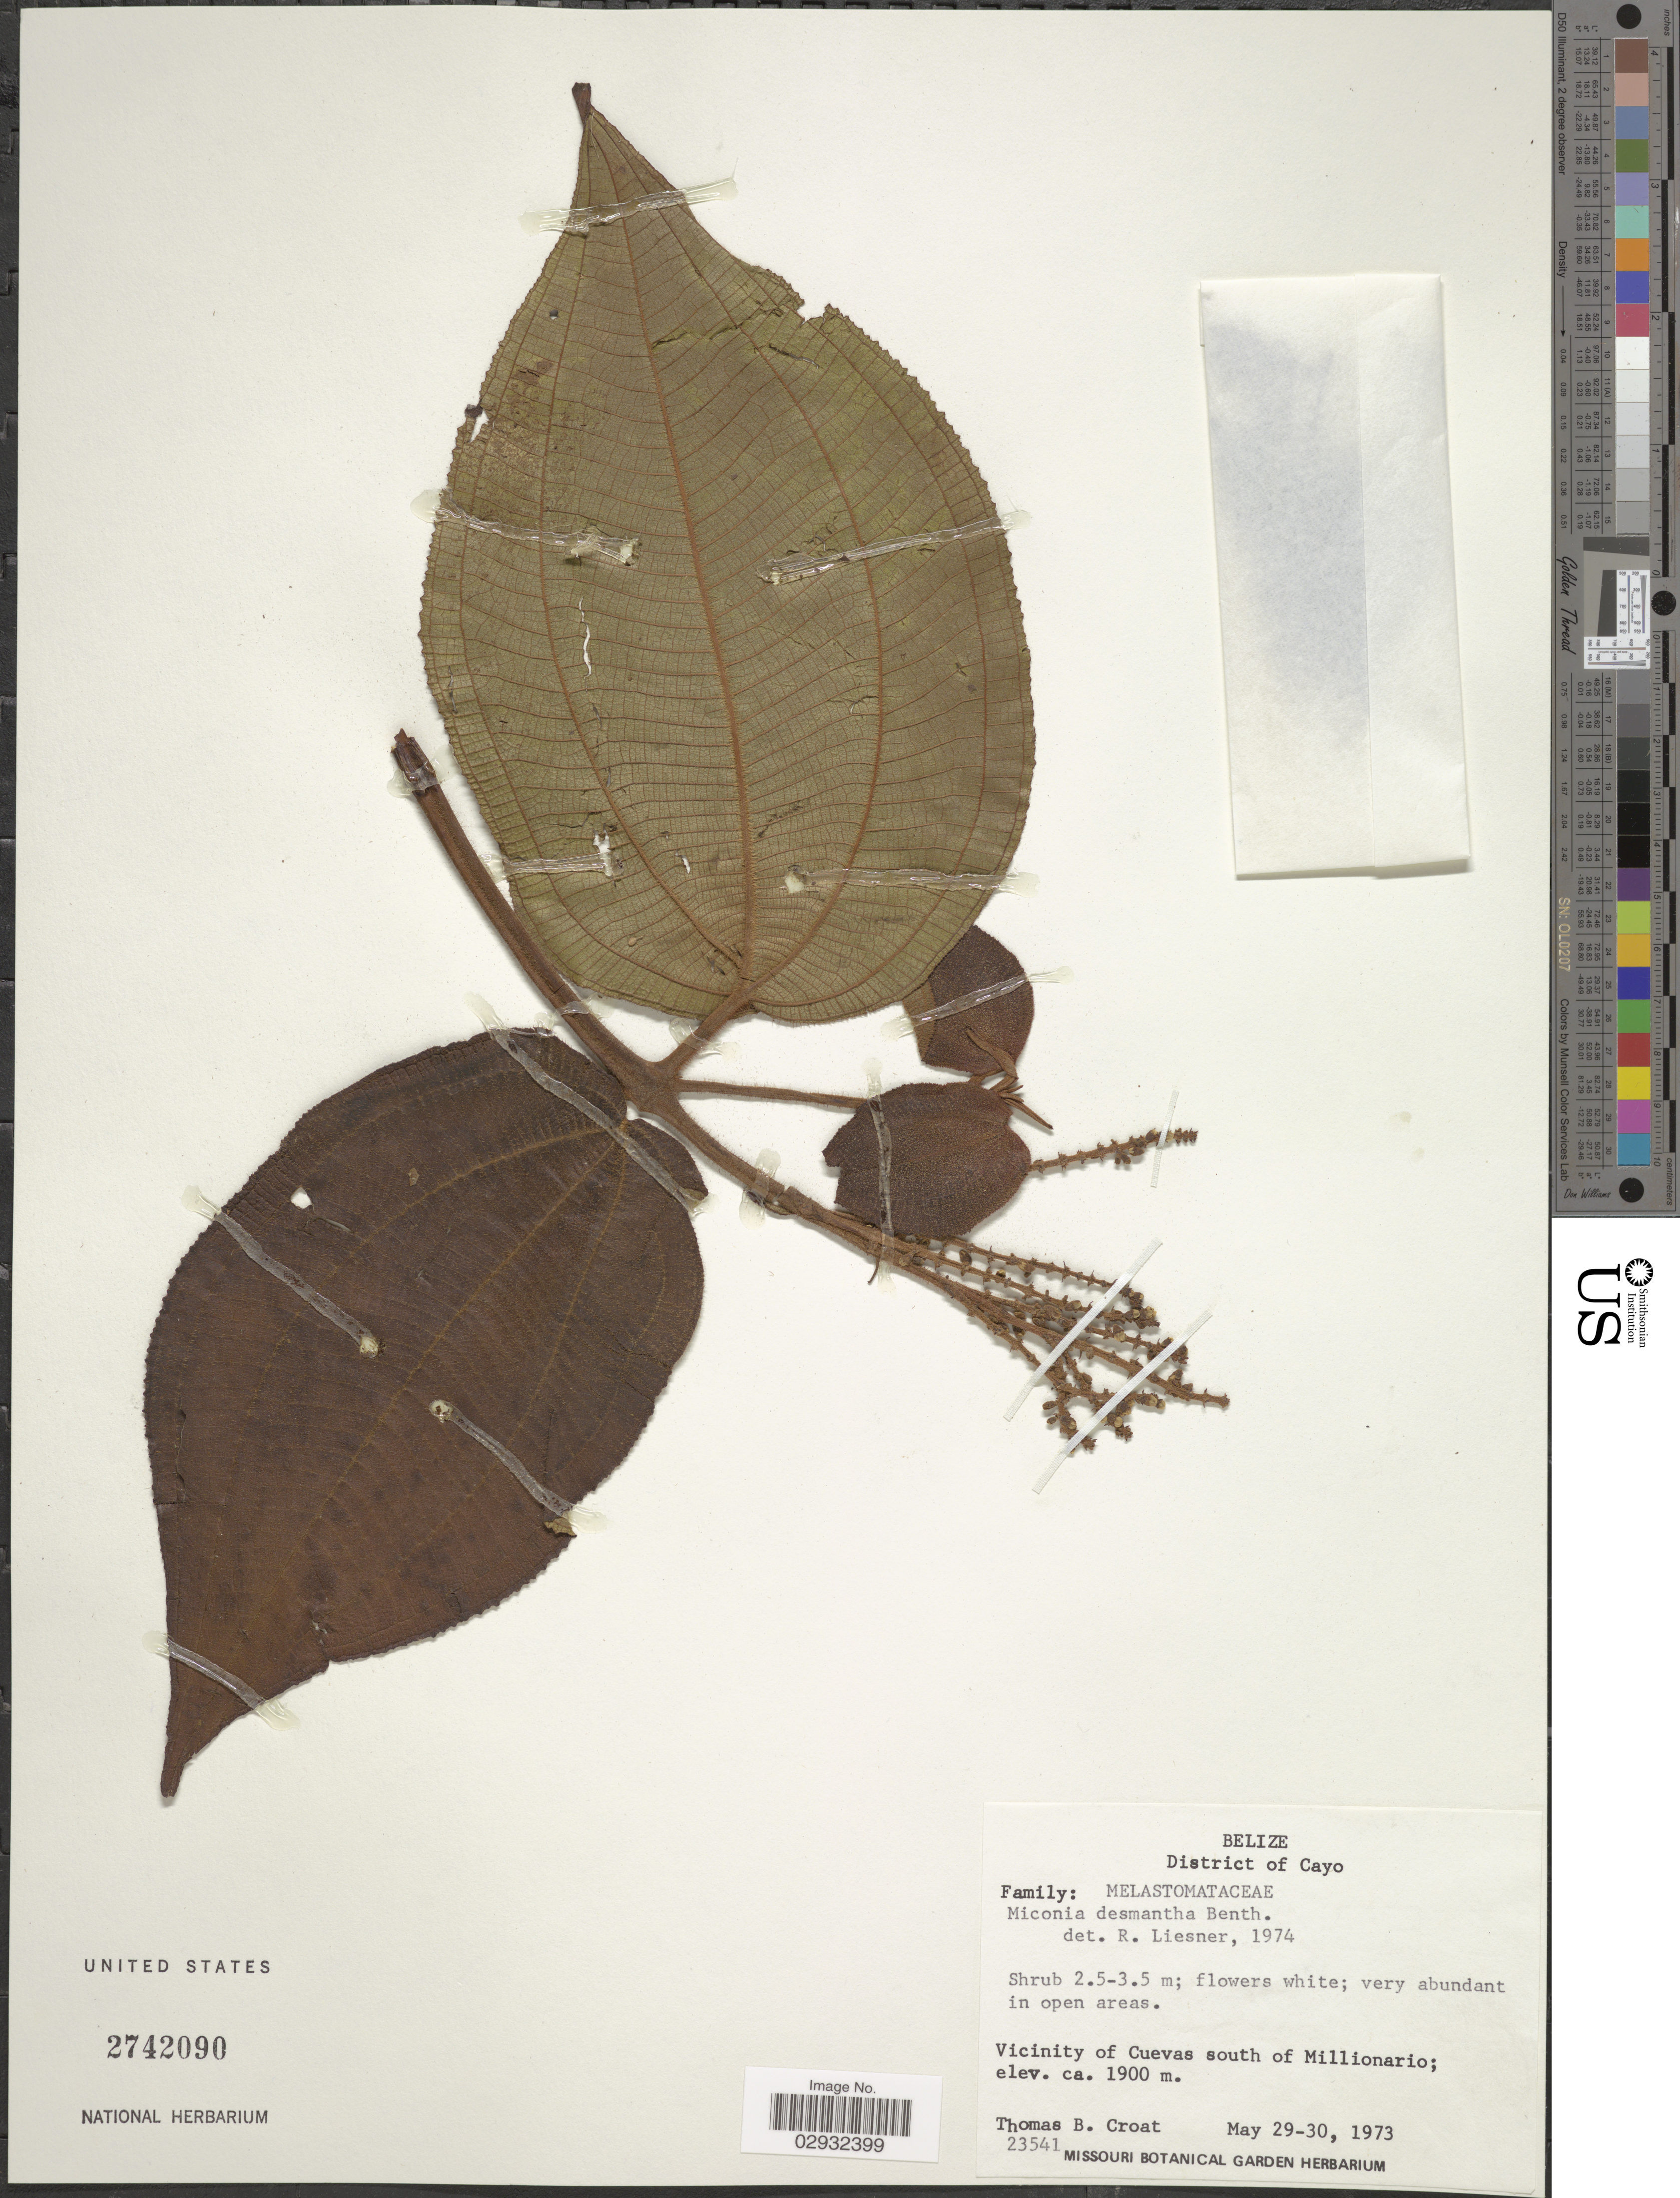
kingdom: Plantae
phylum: Tracheophyta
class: Magnoliopsida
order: Myrtales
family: Melastomataceae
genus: Miconia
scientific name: Miconia desmantha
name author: Benth.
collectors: T. B. Croat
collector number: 23541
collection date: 1973-05-29/1973-05-30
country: Belize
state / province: Cayo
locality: District of Cayo. Vicinity of Cuevas south of Millionario.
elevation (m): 1900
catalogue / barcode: US 2742090